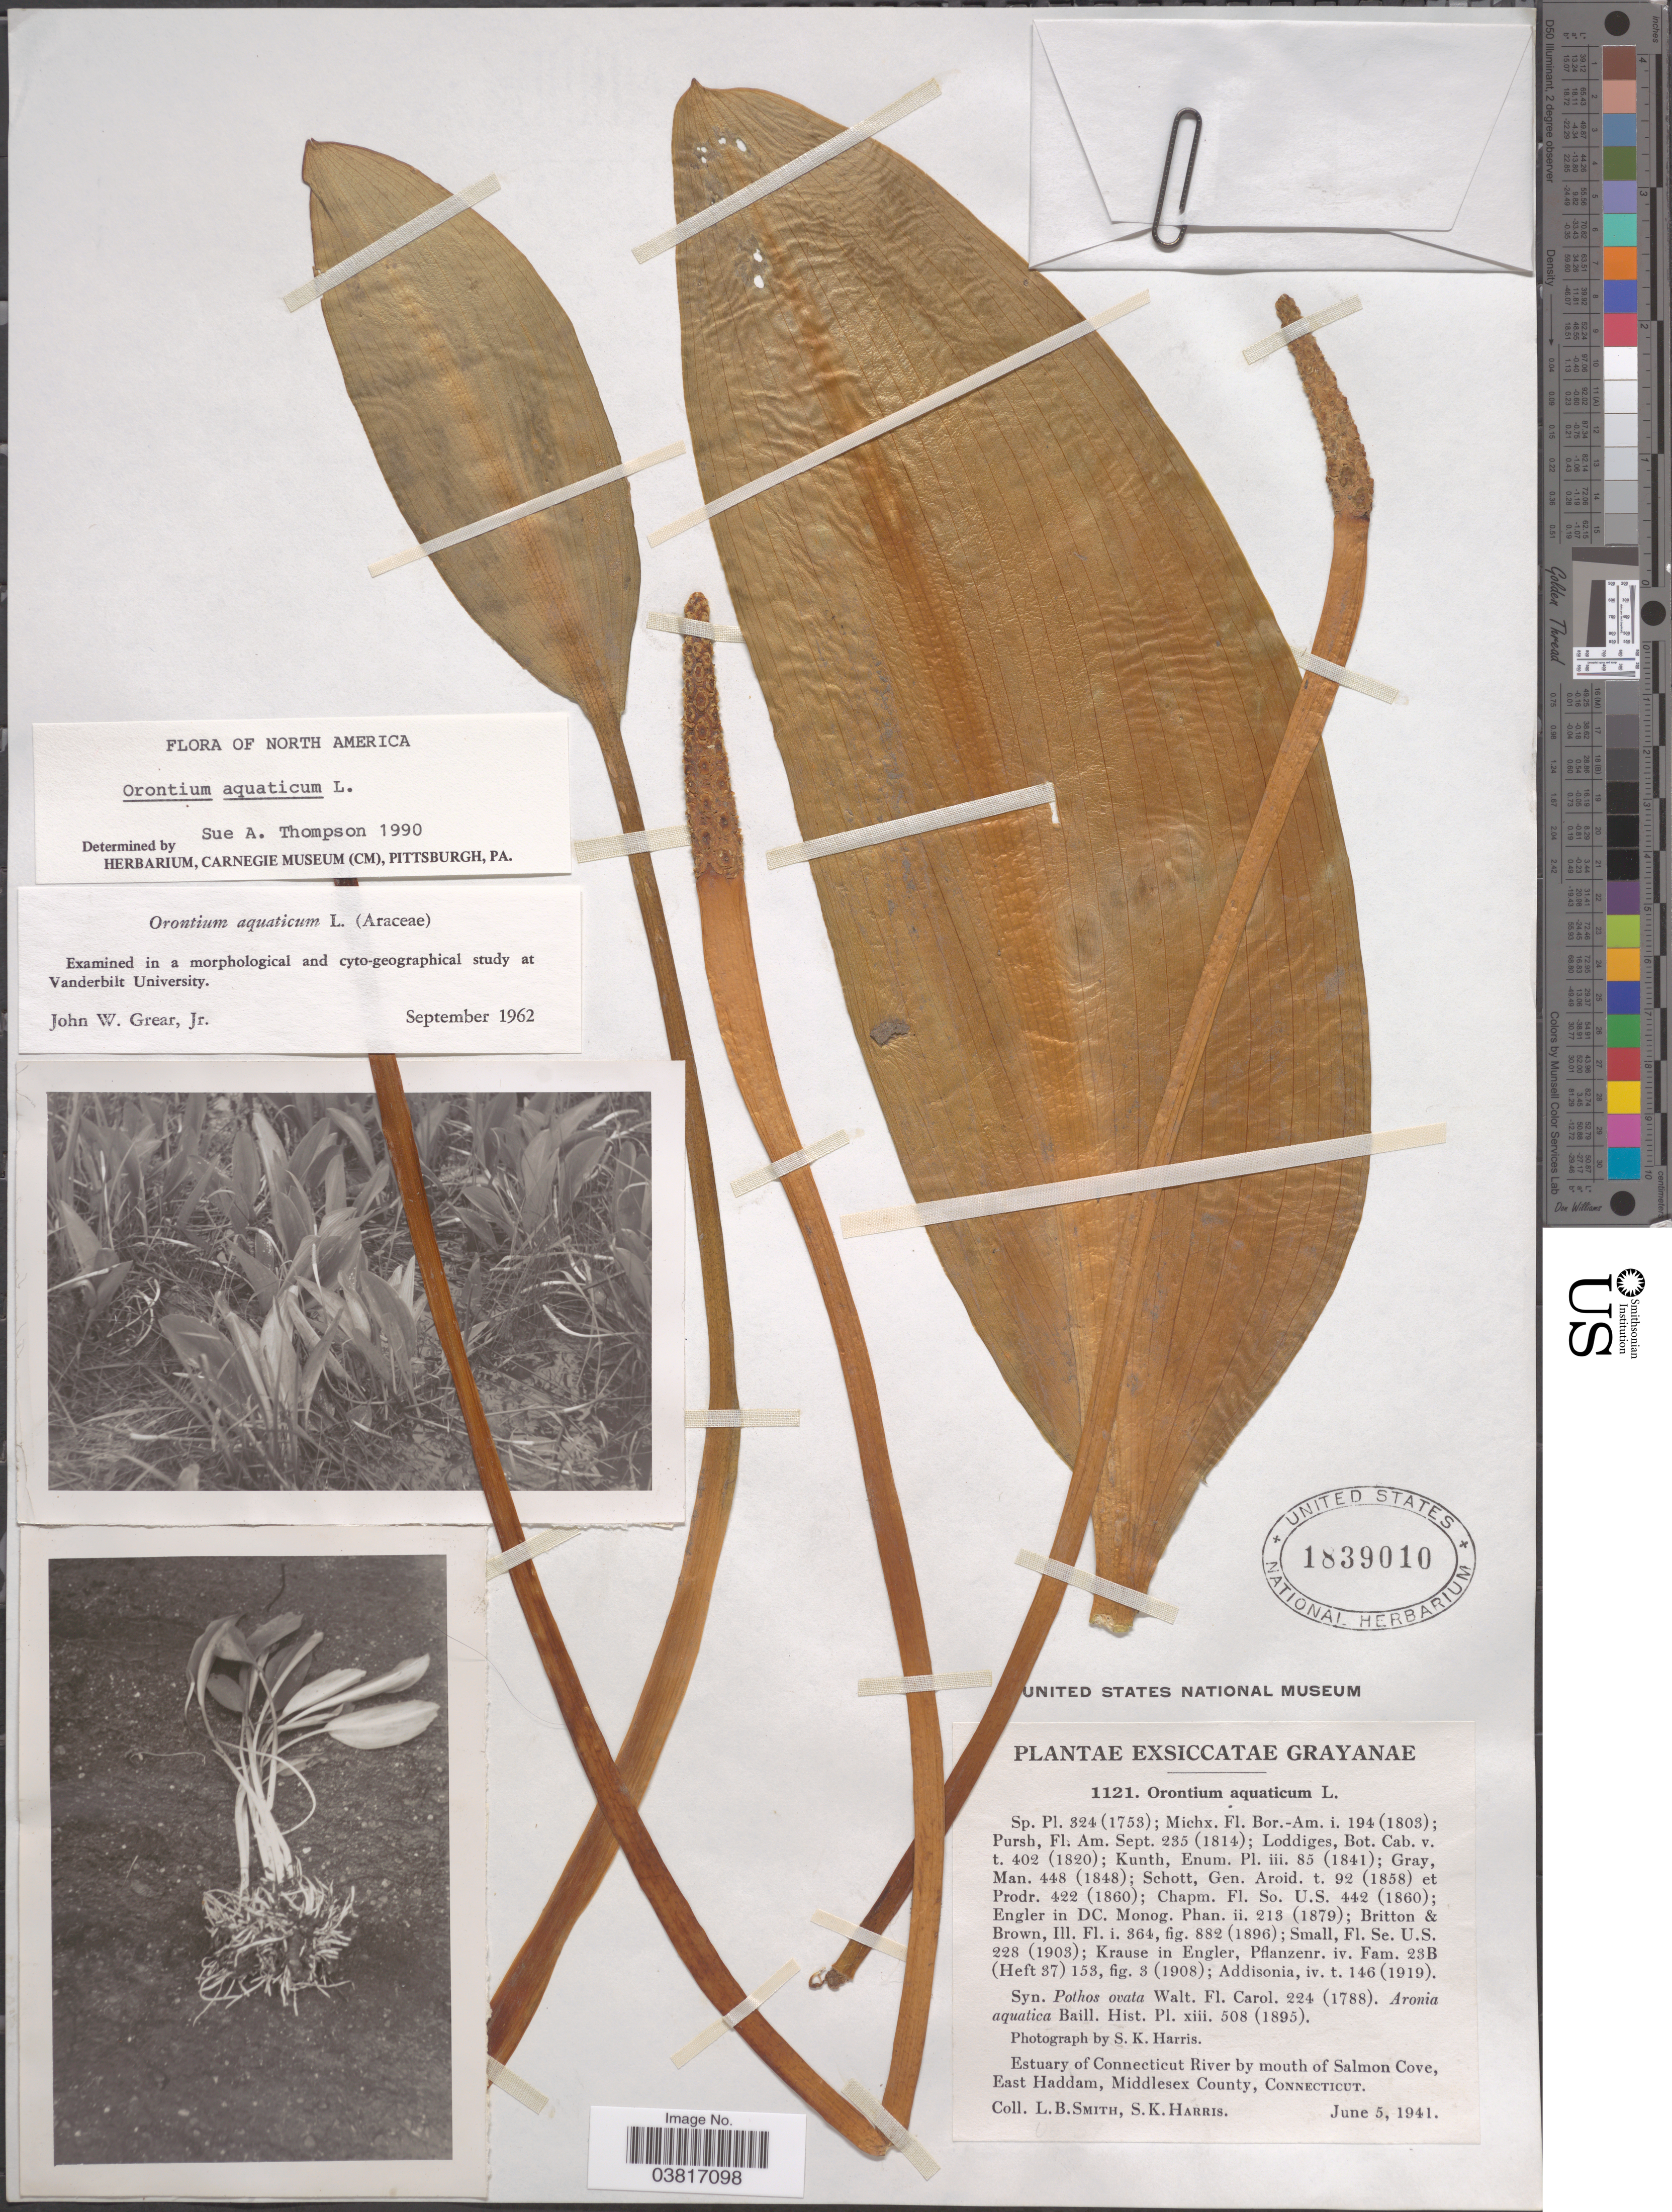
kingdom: Plantae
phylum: Tracheophyta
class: Liliopsida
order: Alismatales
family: Araceae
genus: Orontium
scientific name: Orontium aquaticum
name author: L.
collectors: L. Smith & S. K. Harris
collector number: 1121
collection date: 1941-06-05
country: United States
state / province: Connecticut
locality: Gayanae. Estuary of Connecticut River by mouth of Salmon Cove, East Haddam, Middelsex County.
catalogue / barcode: US 1839010